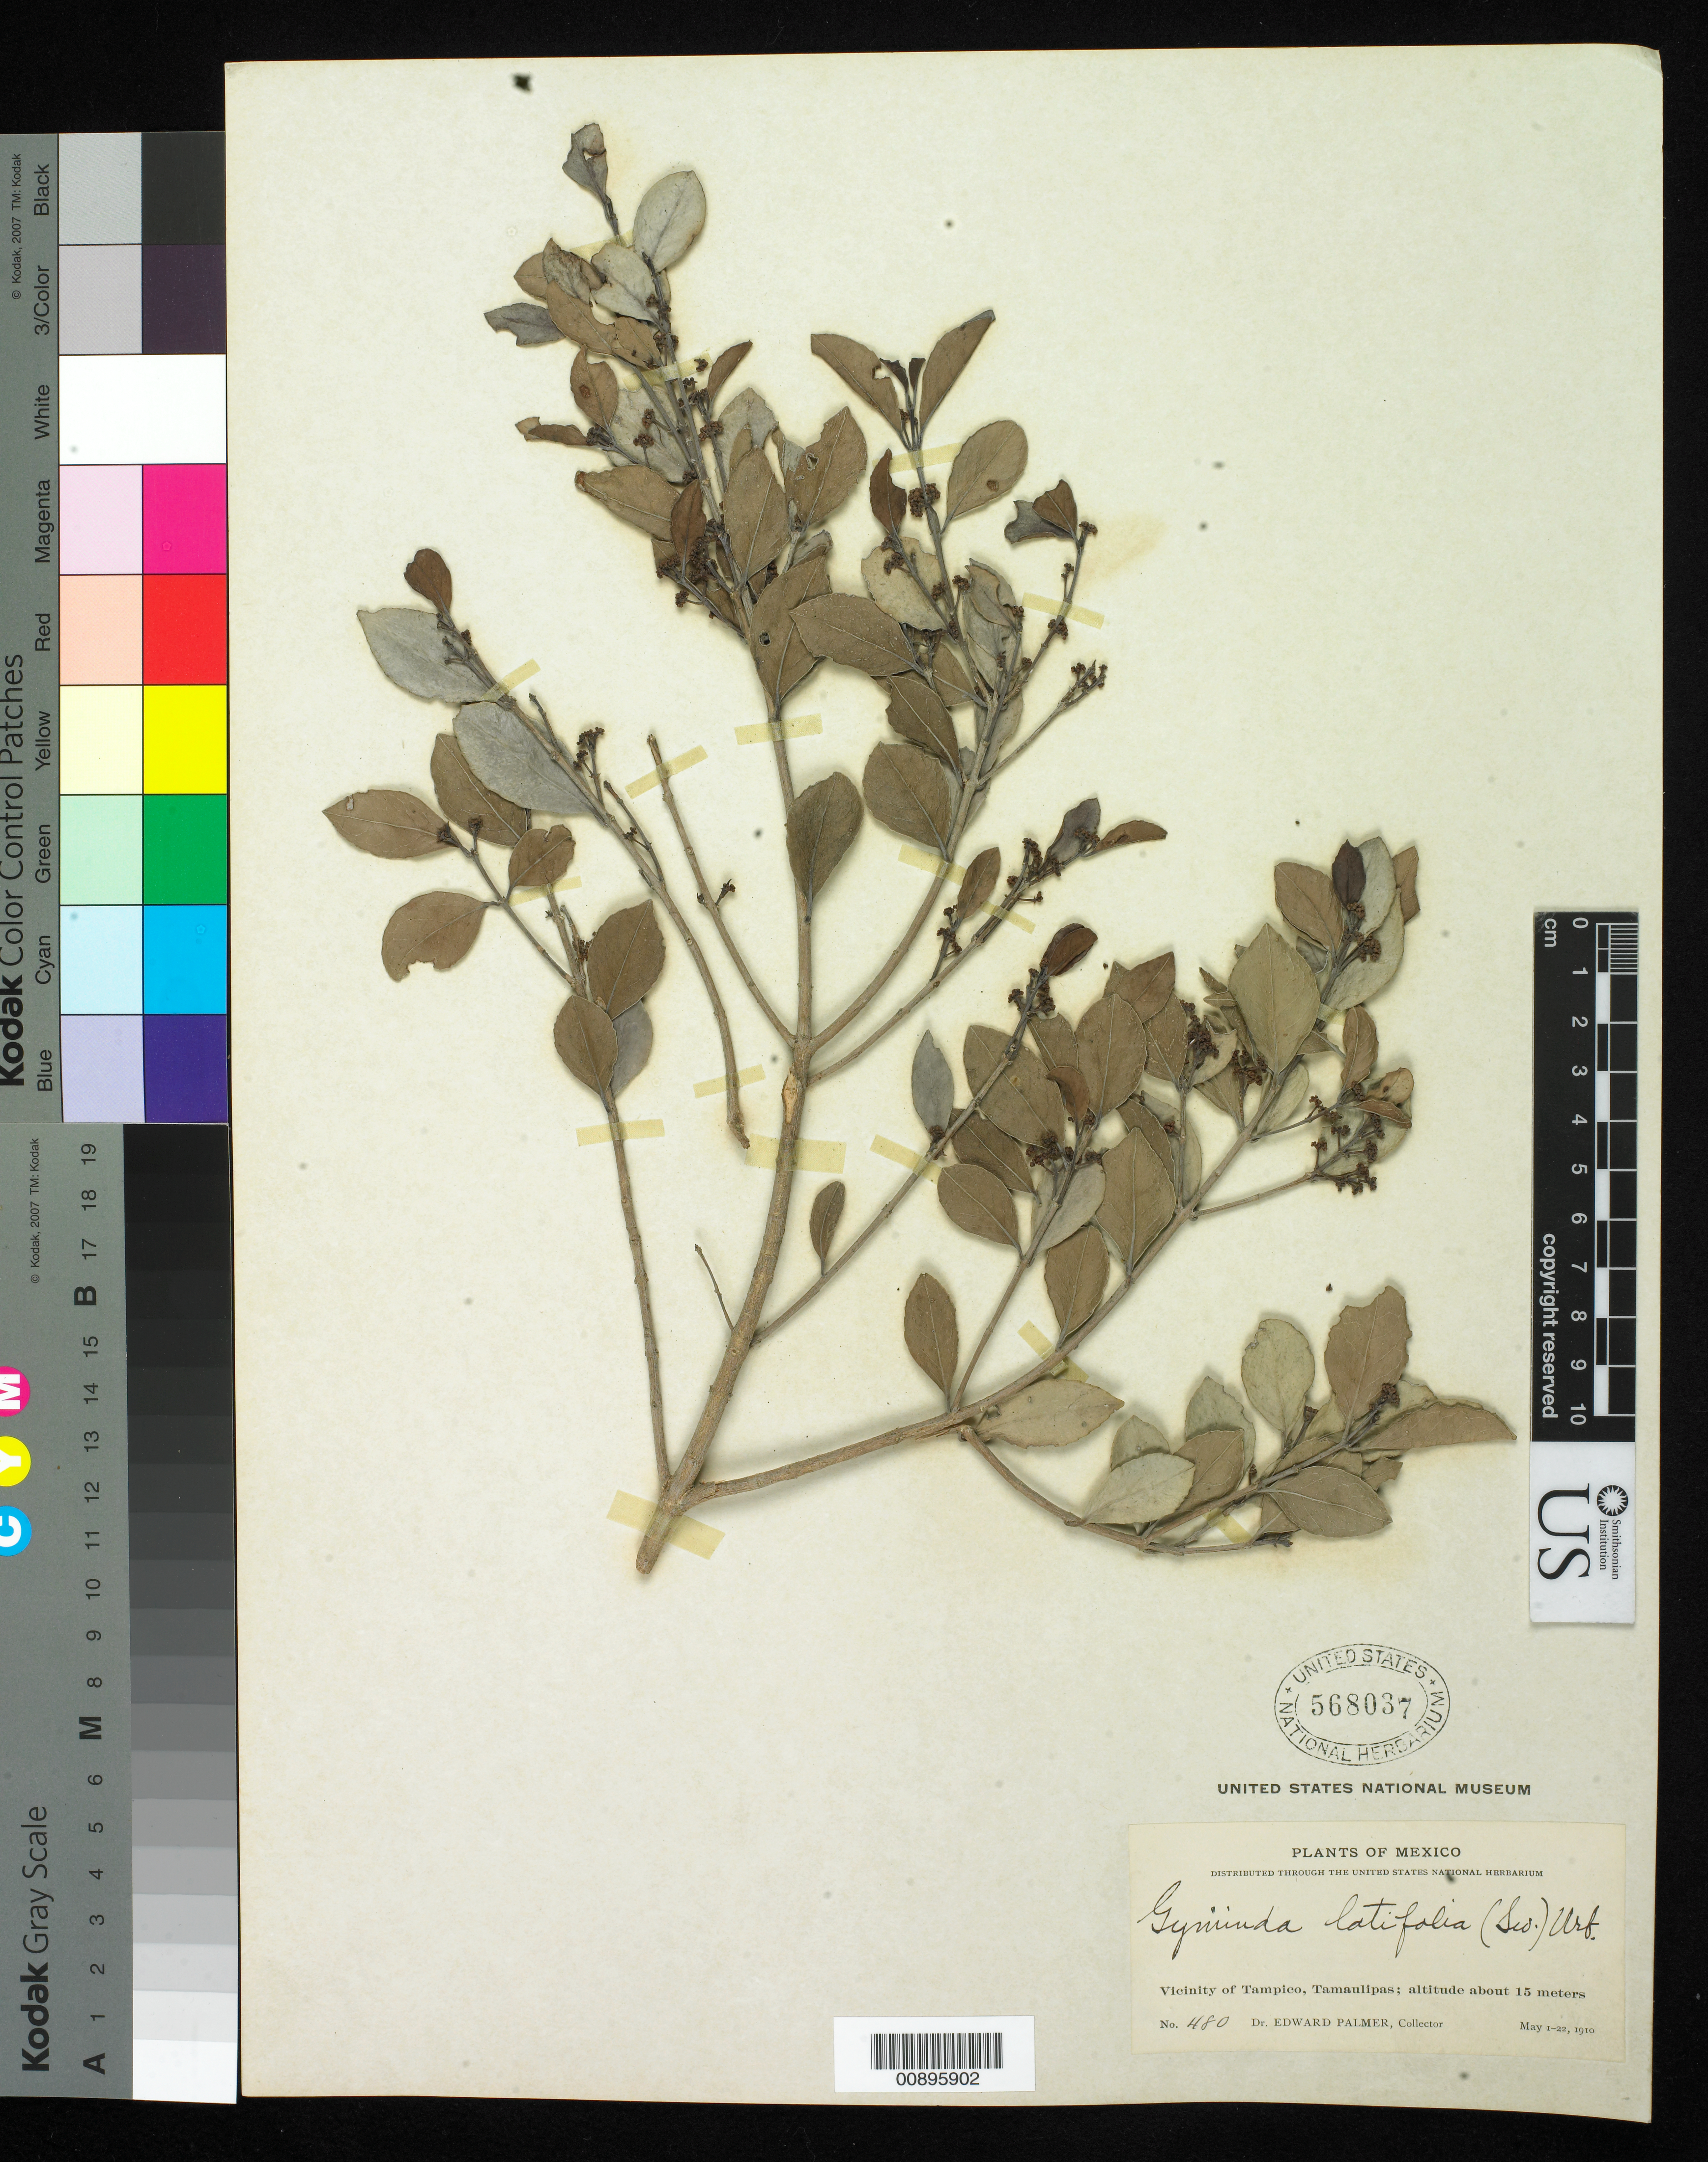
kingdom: Plantae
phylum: Tracheophyta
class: Magnoliopsida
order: Celastrales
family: Celastraceae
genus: Gyminda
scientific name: Gyminda latifolia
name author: (Sw.) Urb.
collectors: E. Palmer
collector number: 480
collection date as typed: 01 May 1910 to 22 May 1910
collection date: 1910-05-01/1910-05-22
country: Mexico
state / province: Tamaulipas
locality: Vicinity of Tampico, Tamaulipas.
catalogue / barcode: US 568037